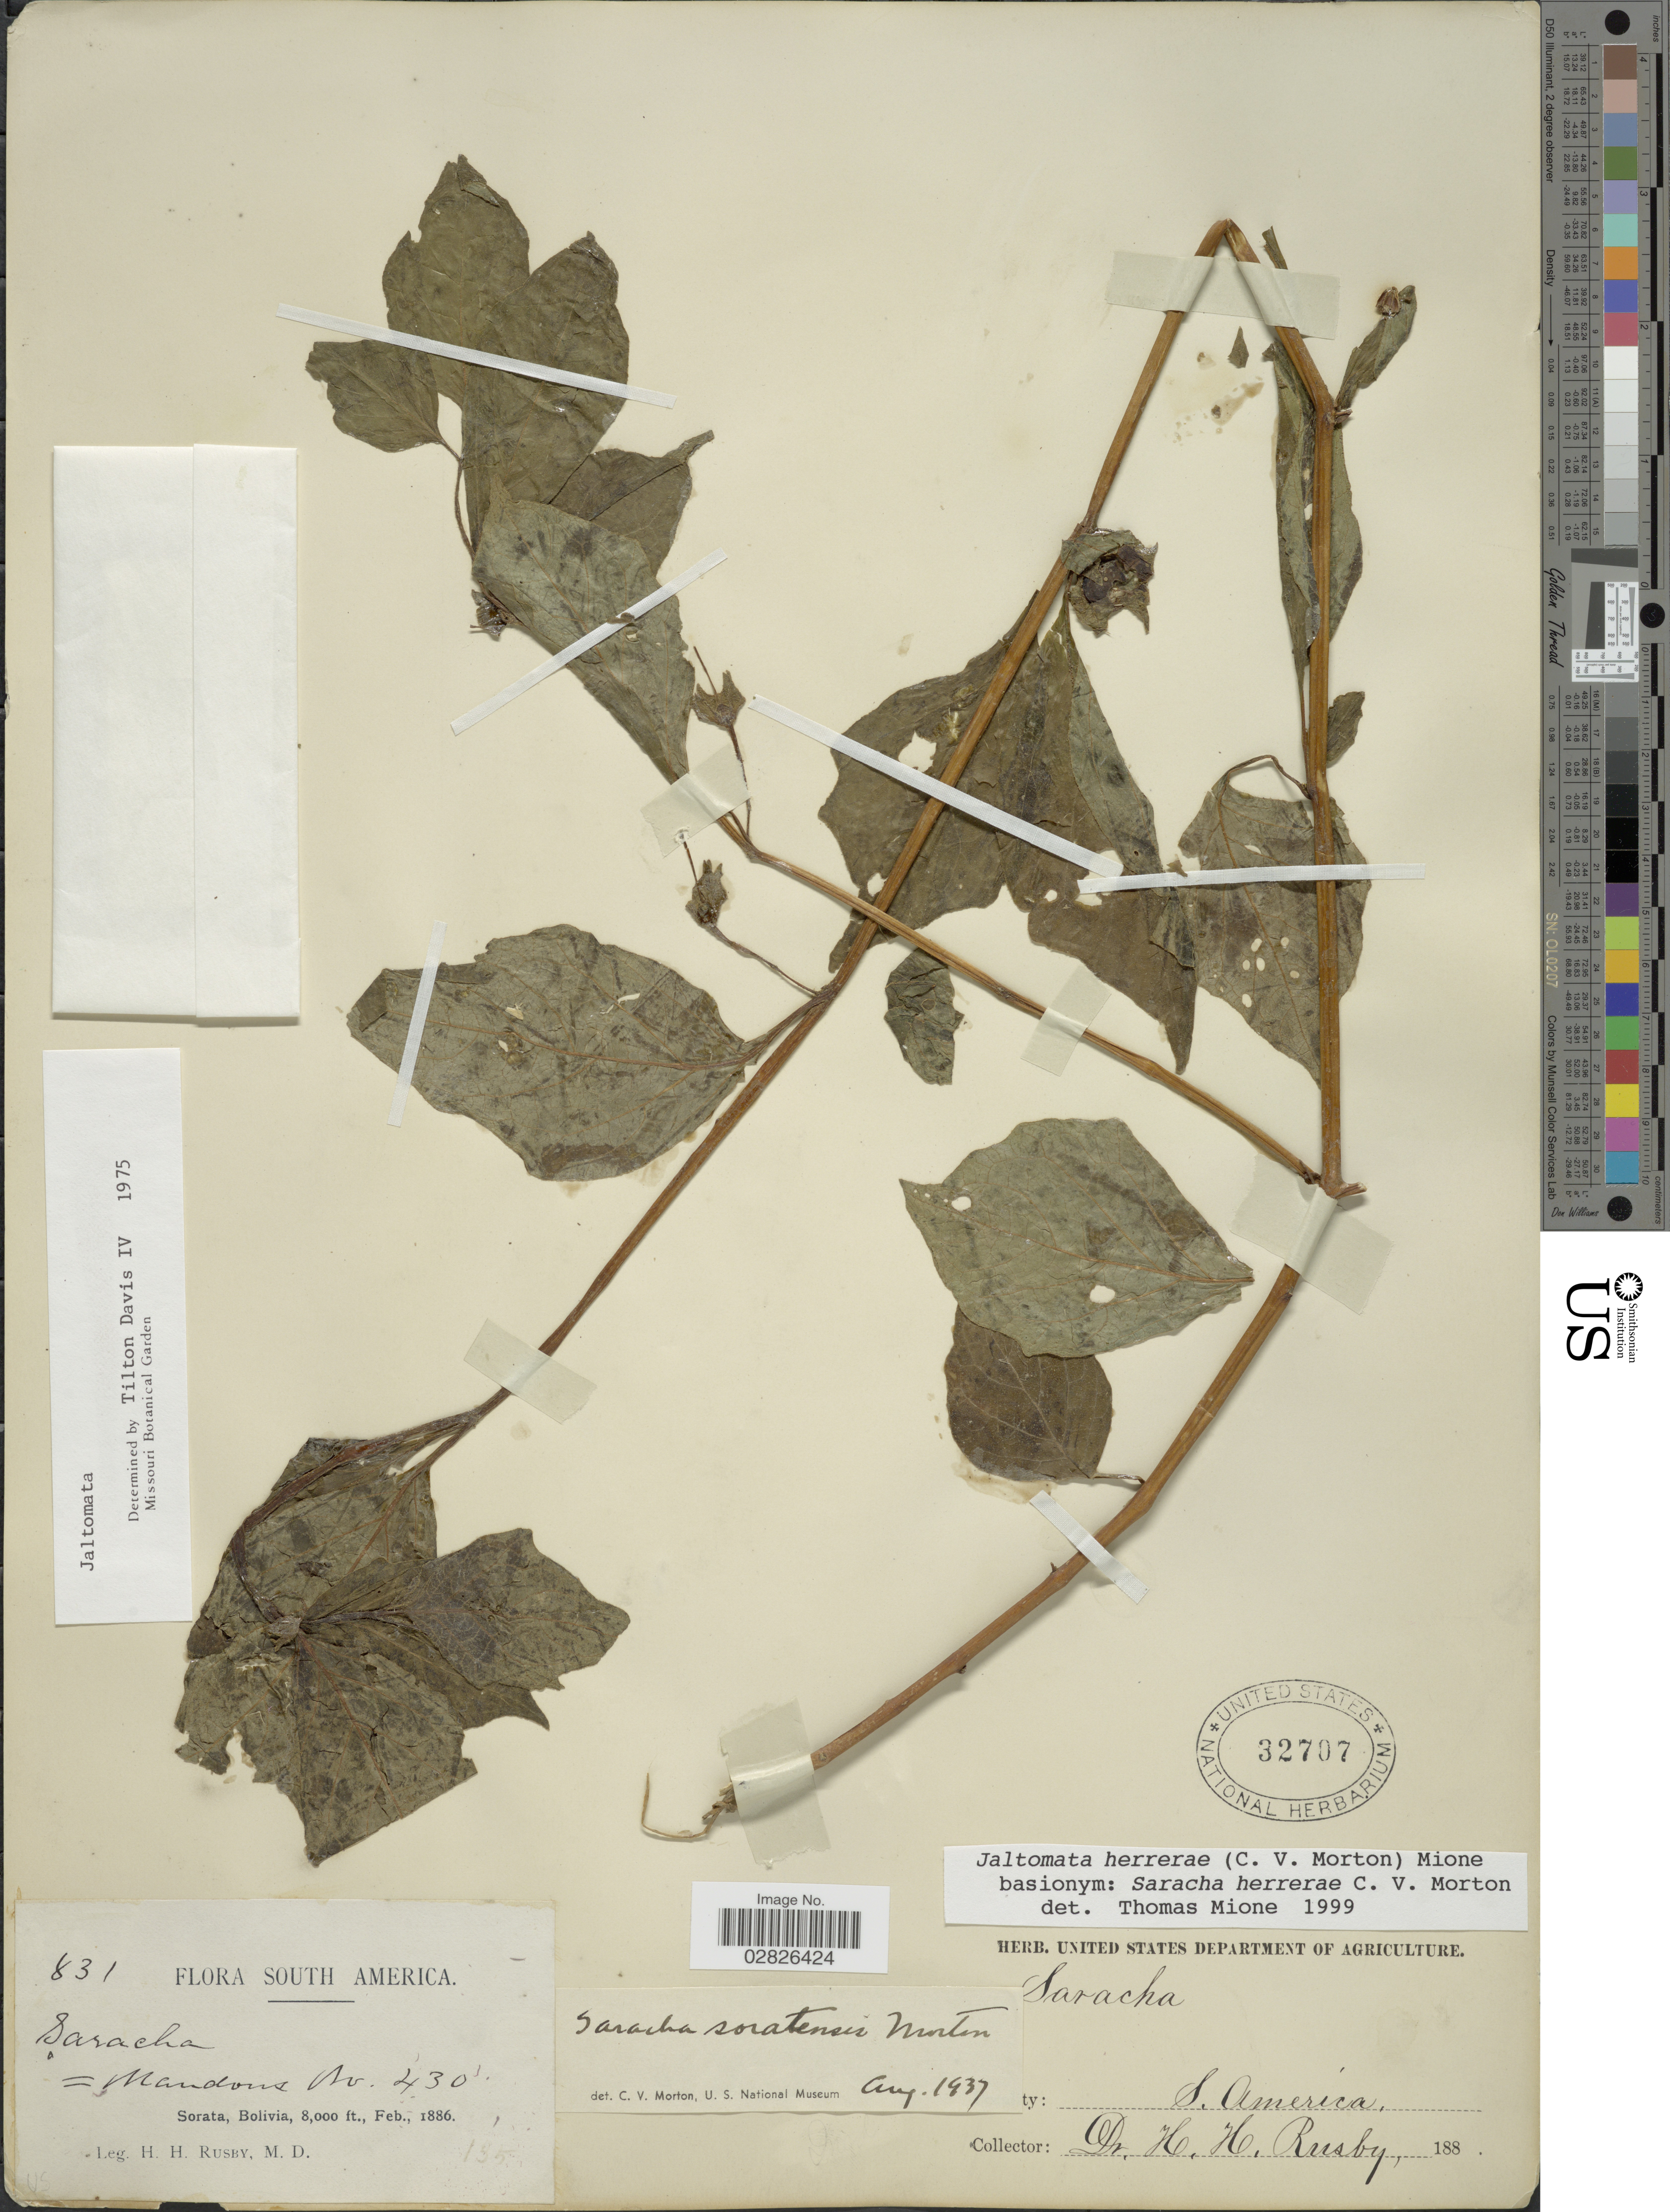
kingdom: Plantae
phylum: Tracheophyta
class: Magnoliopsida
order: Solanales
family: Solanaceae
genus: Jaltomata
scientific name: Jaltomata herrerae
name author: (C.V. Morton) Mione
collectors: H. H. Rusby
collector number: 831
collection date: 1886-02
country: Bolivia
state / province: La Páz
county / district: Larecaja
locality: Sorata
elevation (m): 2438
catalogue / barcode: US 32707